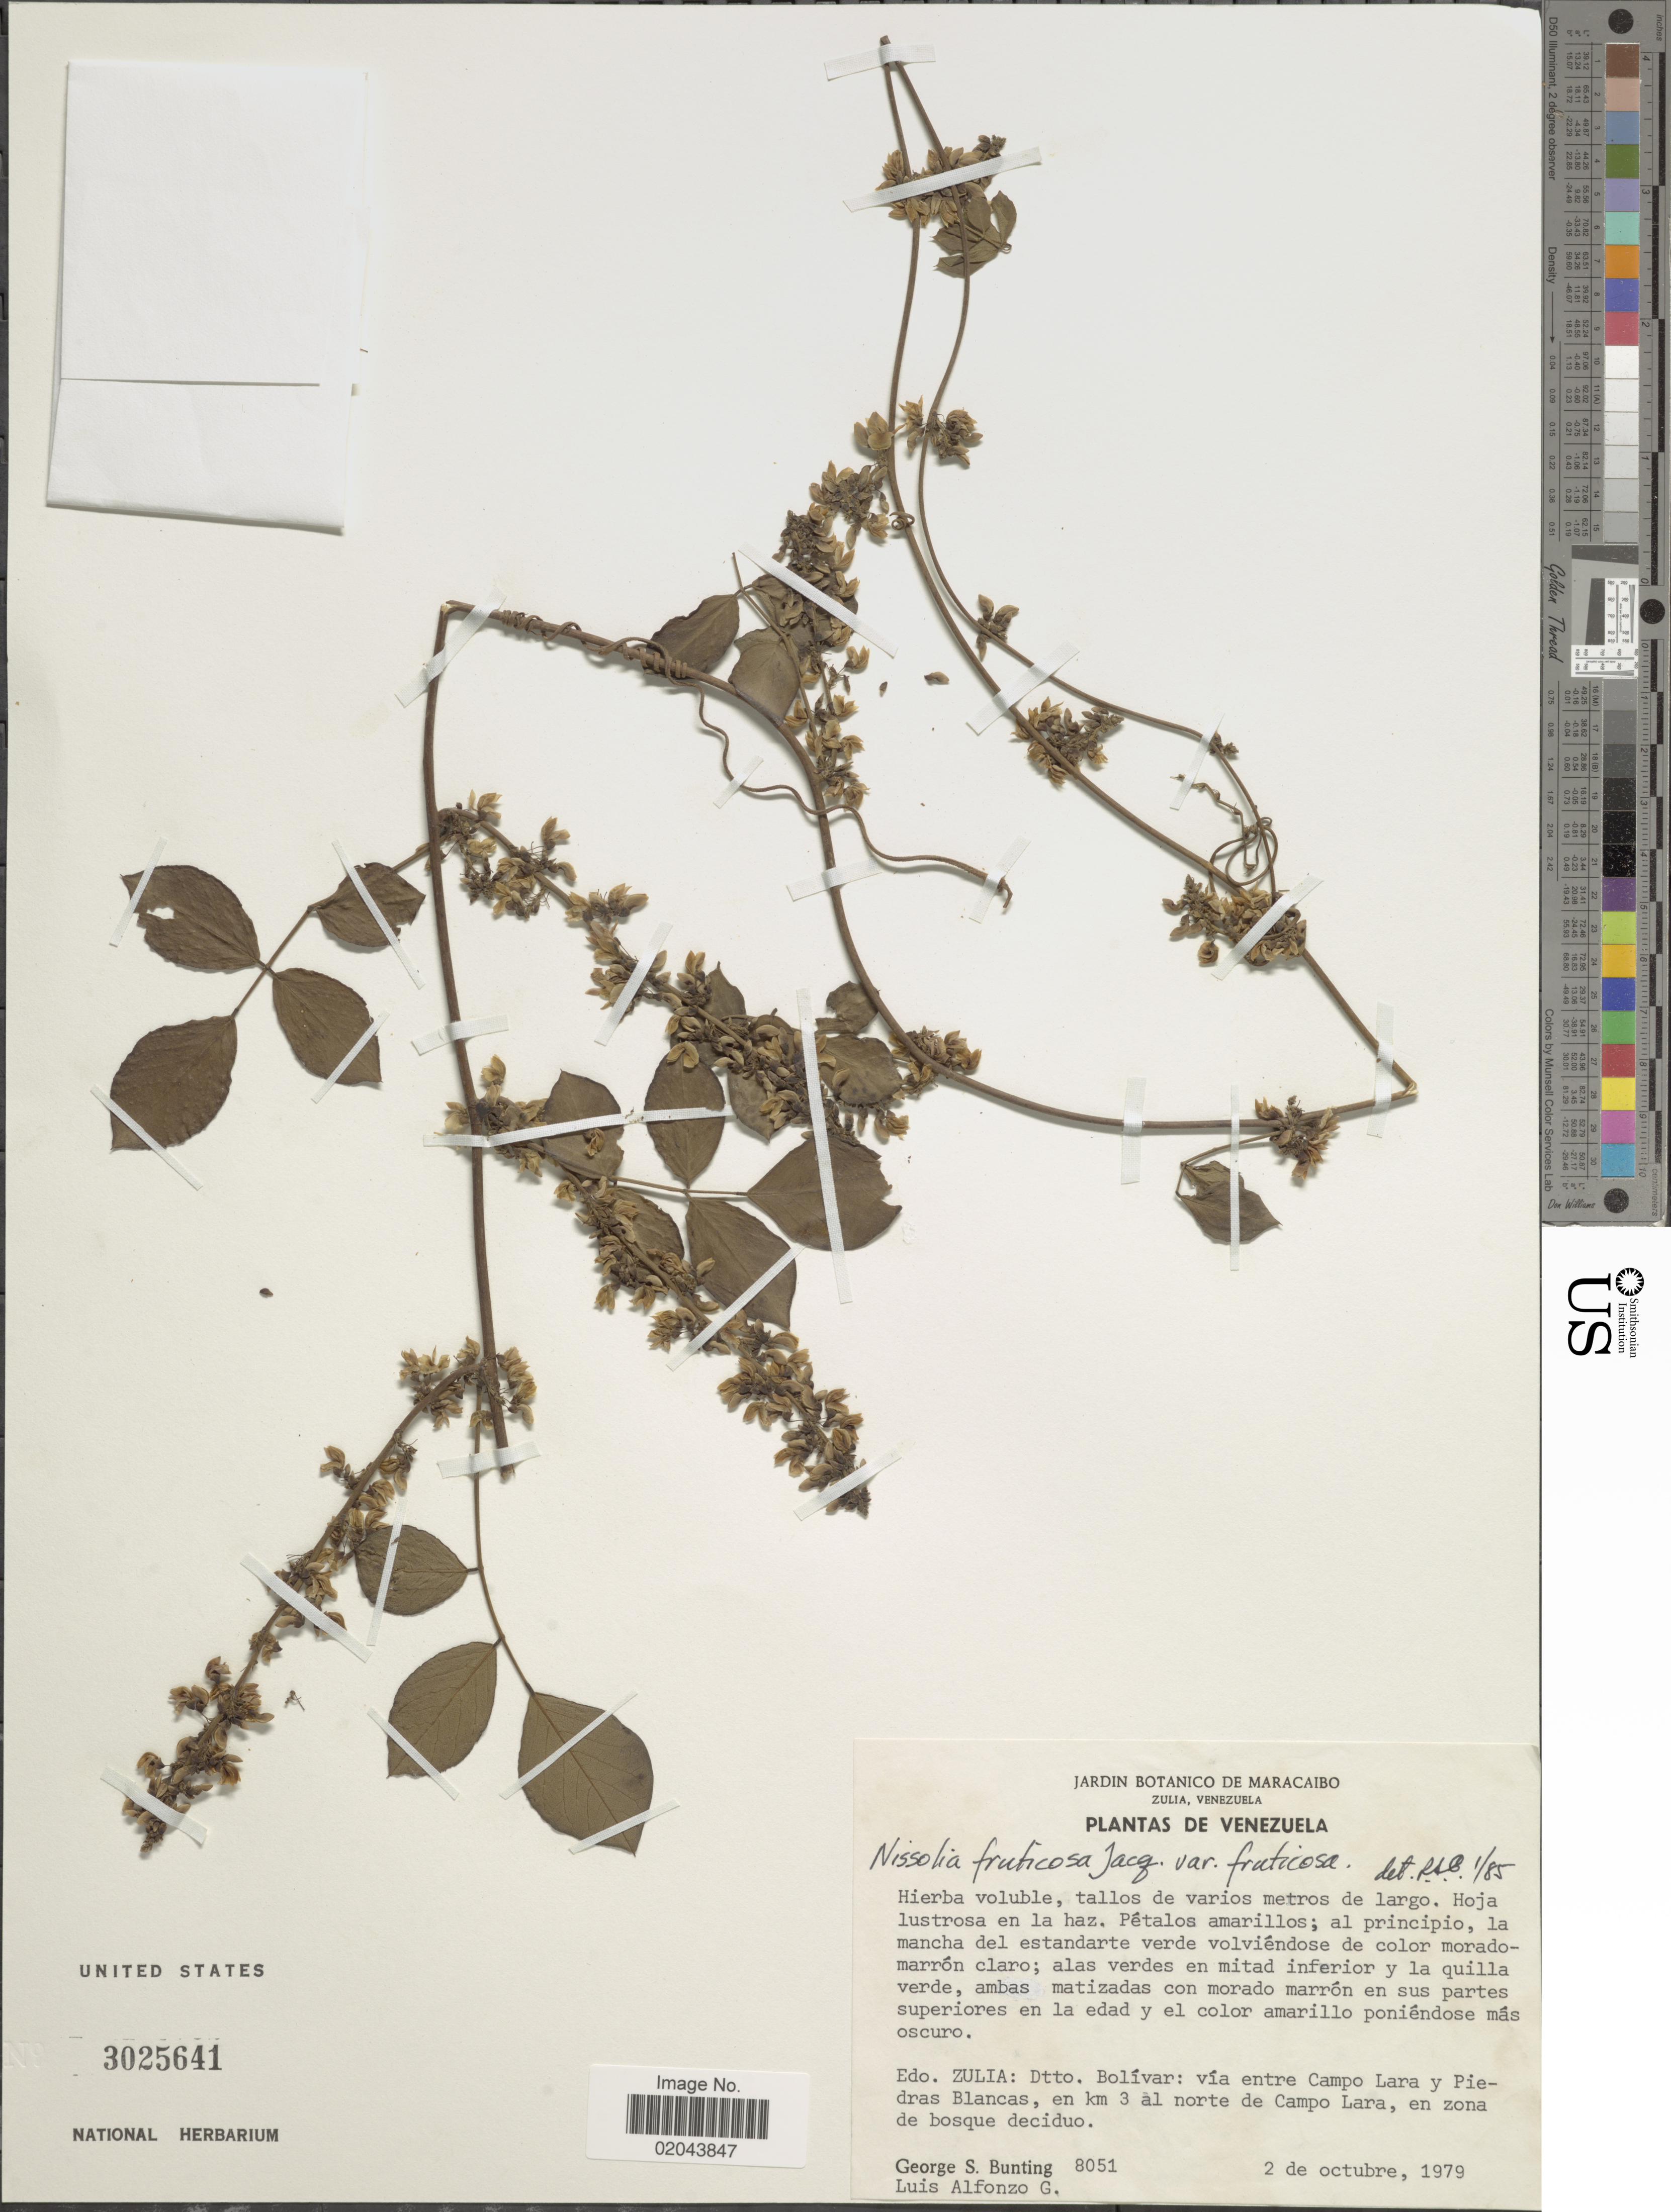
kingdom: Plantae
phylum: Tracheophyta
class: Magnoliopsida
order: Fabales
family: Fabaceae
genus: Nissolia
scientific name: Nissolia fruticosa var. fruticosa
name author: Jacq.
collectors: G. S. Bunting & L. Alfonzo G.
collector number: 8051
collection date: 1979-10-02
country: Venezuela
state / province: Zulia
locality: Dtto. Bolivar: via entre Campo Lara y Piedras Blancas, en km 3 al norte de Campo Lara, en zona de bosque deciduo.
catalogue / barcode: US 3025641